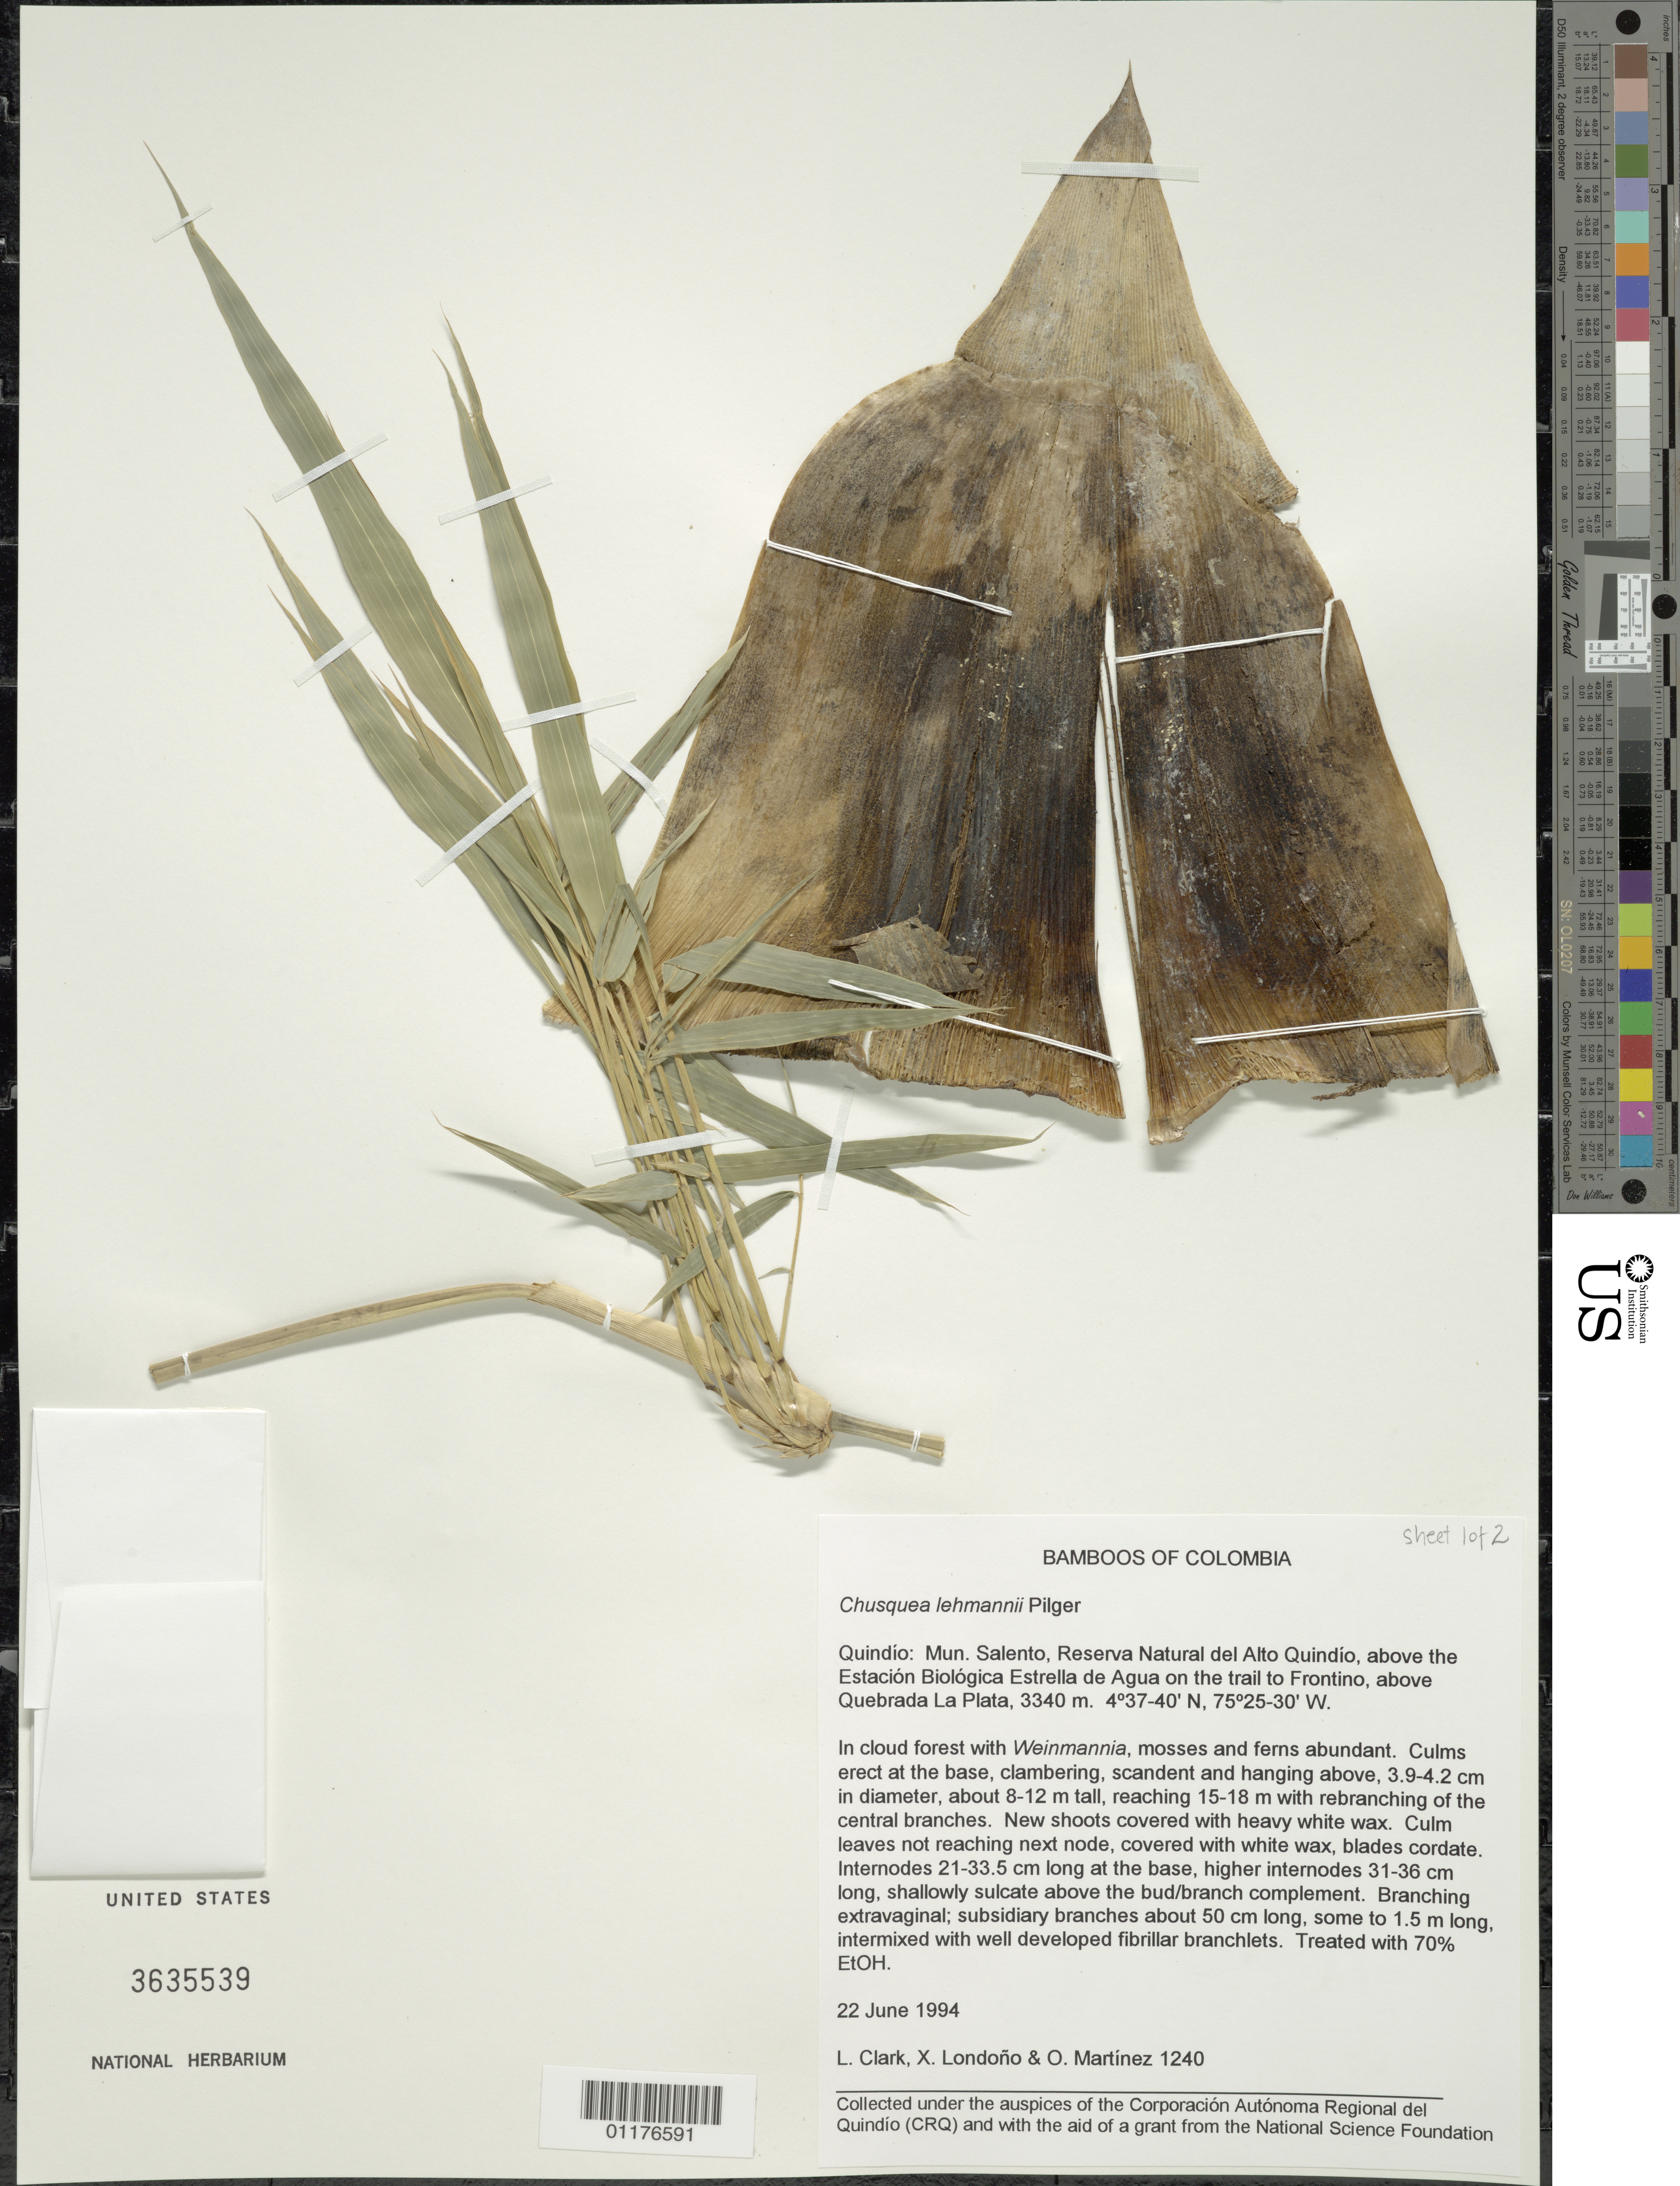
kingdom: Plantae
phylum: Tracheophyta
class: Liliopsida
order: Poales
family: Poaceae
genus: Chusquea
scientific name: Chusquea lehmannii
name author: Pilg.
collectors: L. G. Clark, X. Londoño & O. Martínez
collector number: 1240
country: Colombia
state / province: Quindío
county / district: Salento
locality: Reserva Natural de Alto Quindio, above the Estacion Biologica Estralla de Aqua on the trail to Frontino, above Quebrada La Plata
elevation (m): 3340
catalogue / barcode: US 3635539